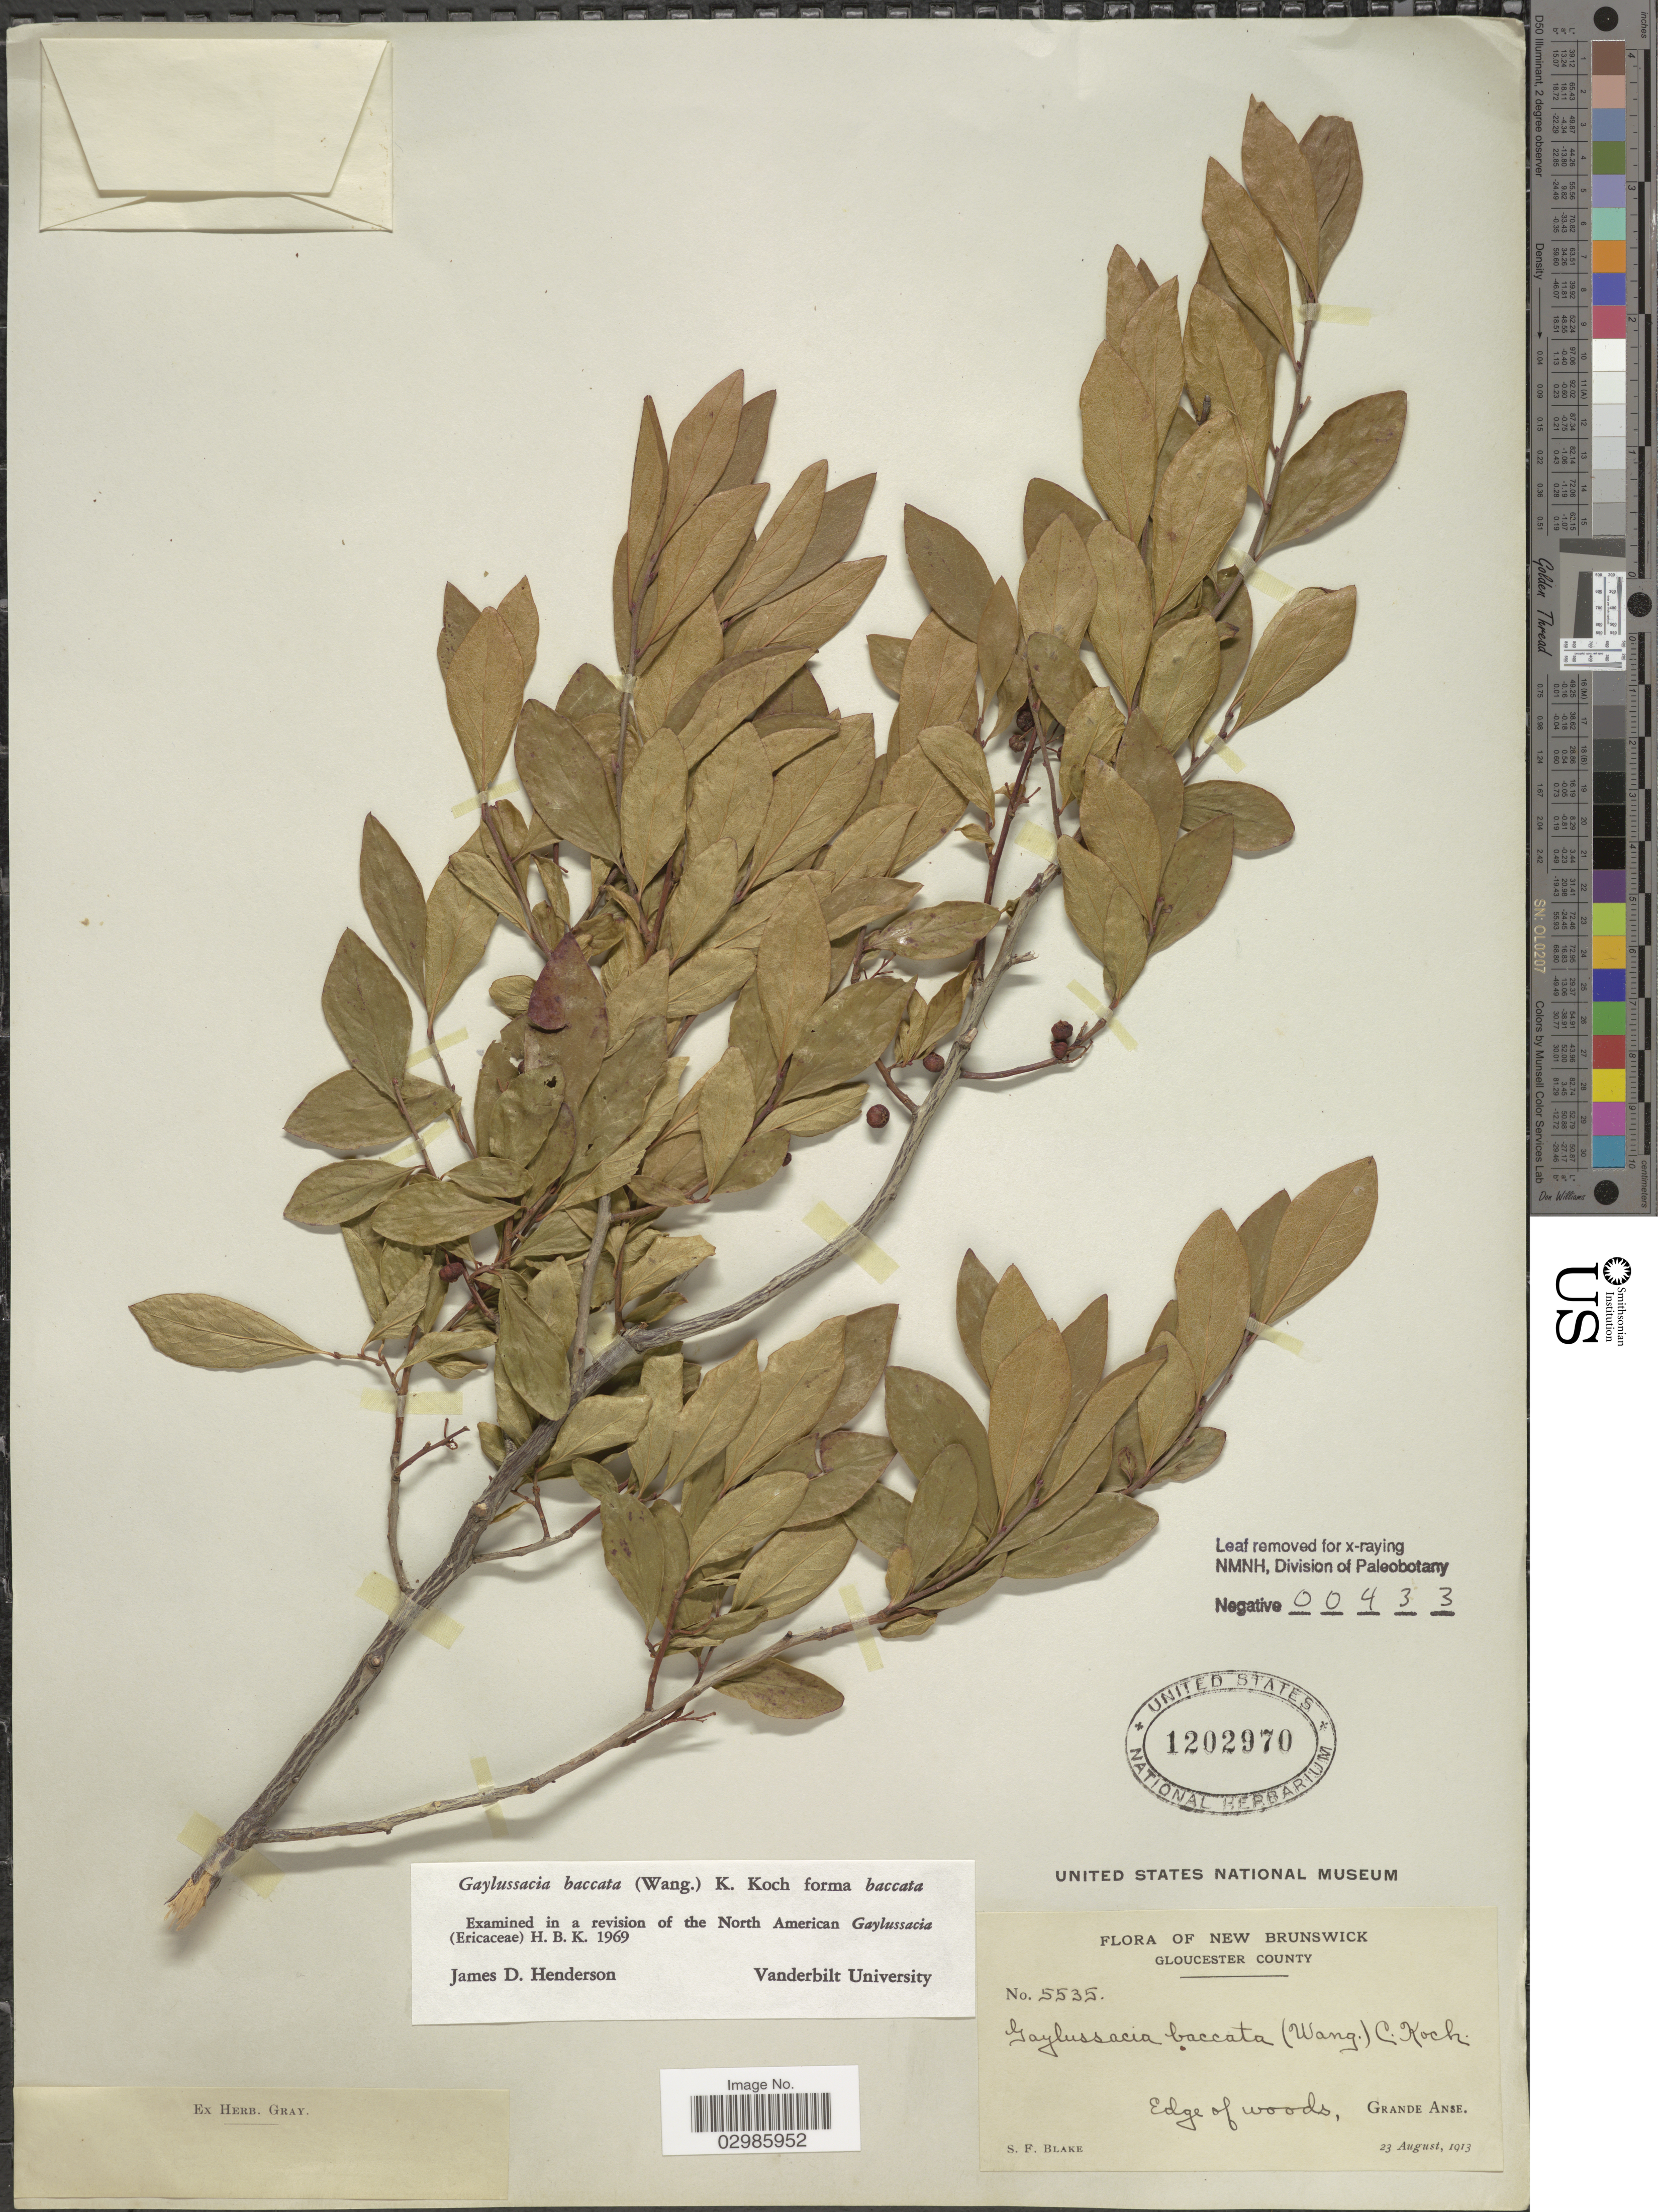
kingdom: Plantae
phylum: Tracheophyta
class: Magnoliopsida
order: Ericales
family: Ericaceae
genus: Gaylussacia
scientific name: Gaylussacia baccata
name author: (Wangenh.) K. Koch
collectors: S. Blake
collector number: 5535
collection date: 1913-08-23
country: Canada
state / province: New Brunswick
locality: Gloucester County. Grande Anse.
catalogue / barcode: US 1202970